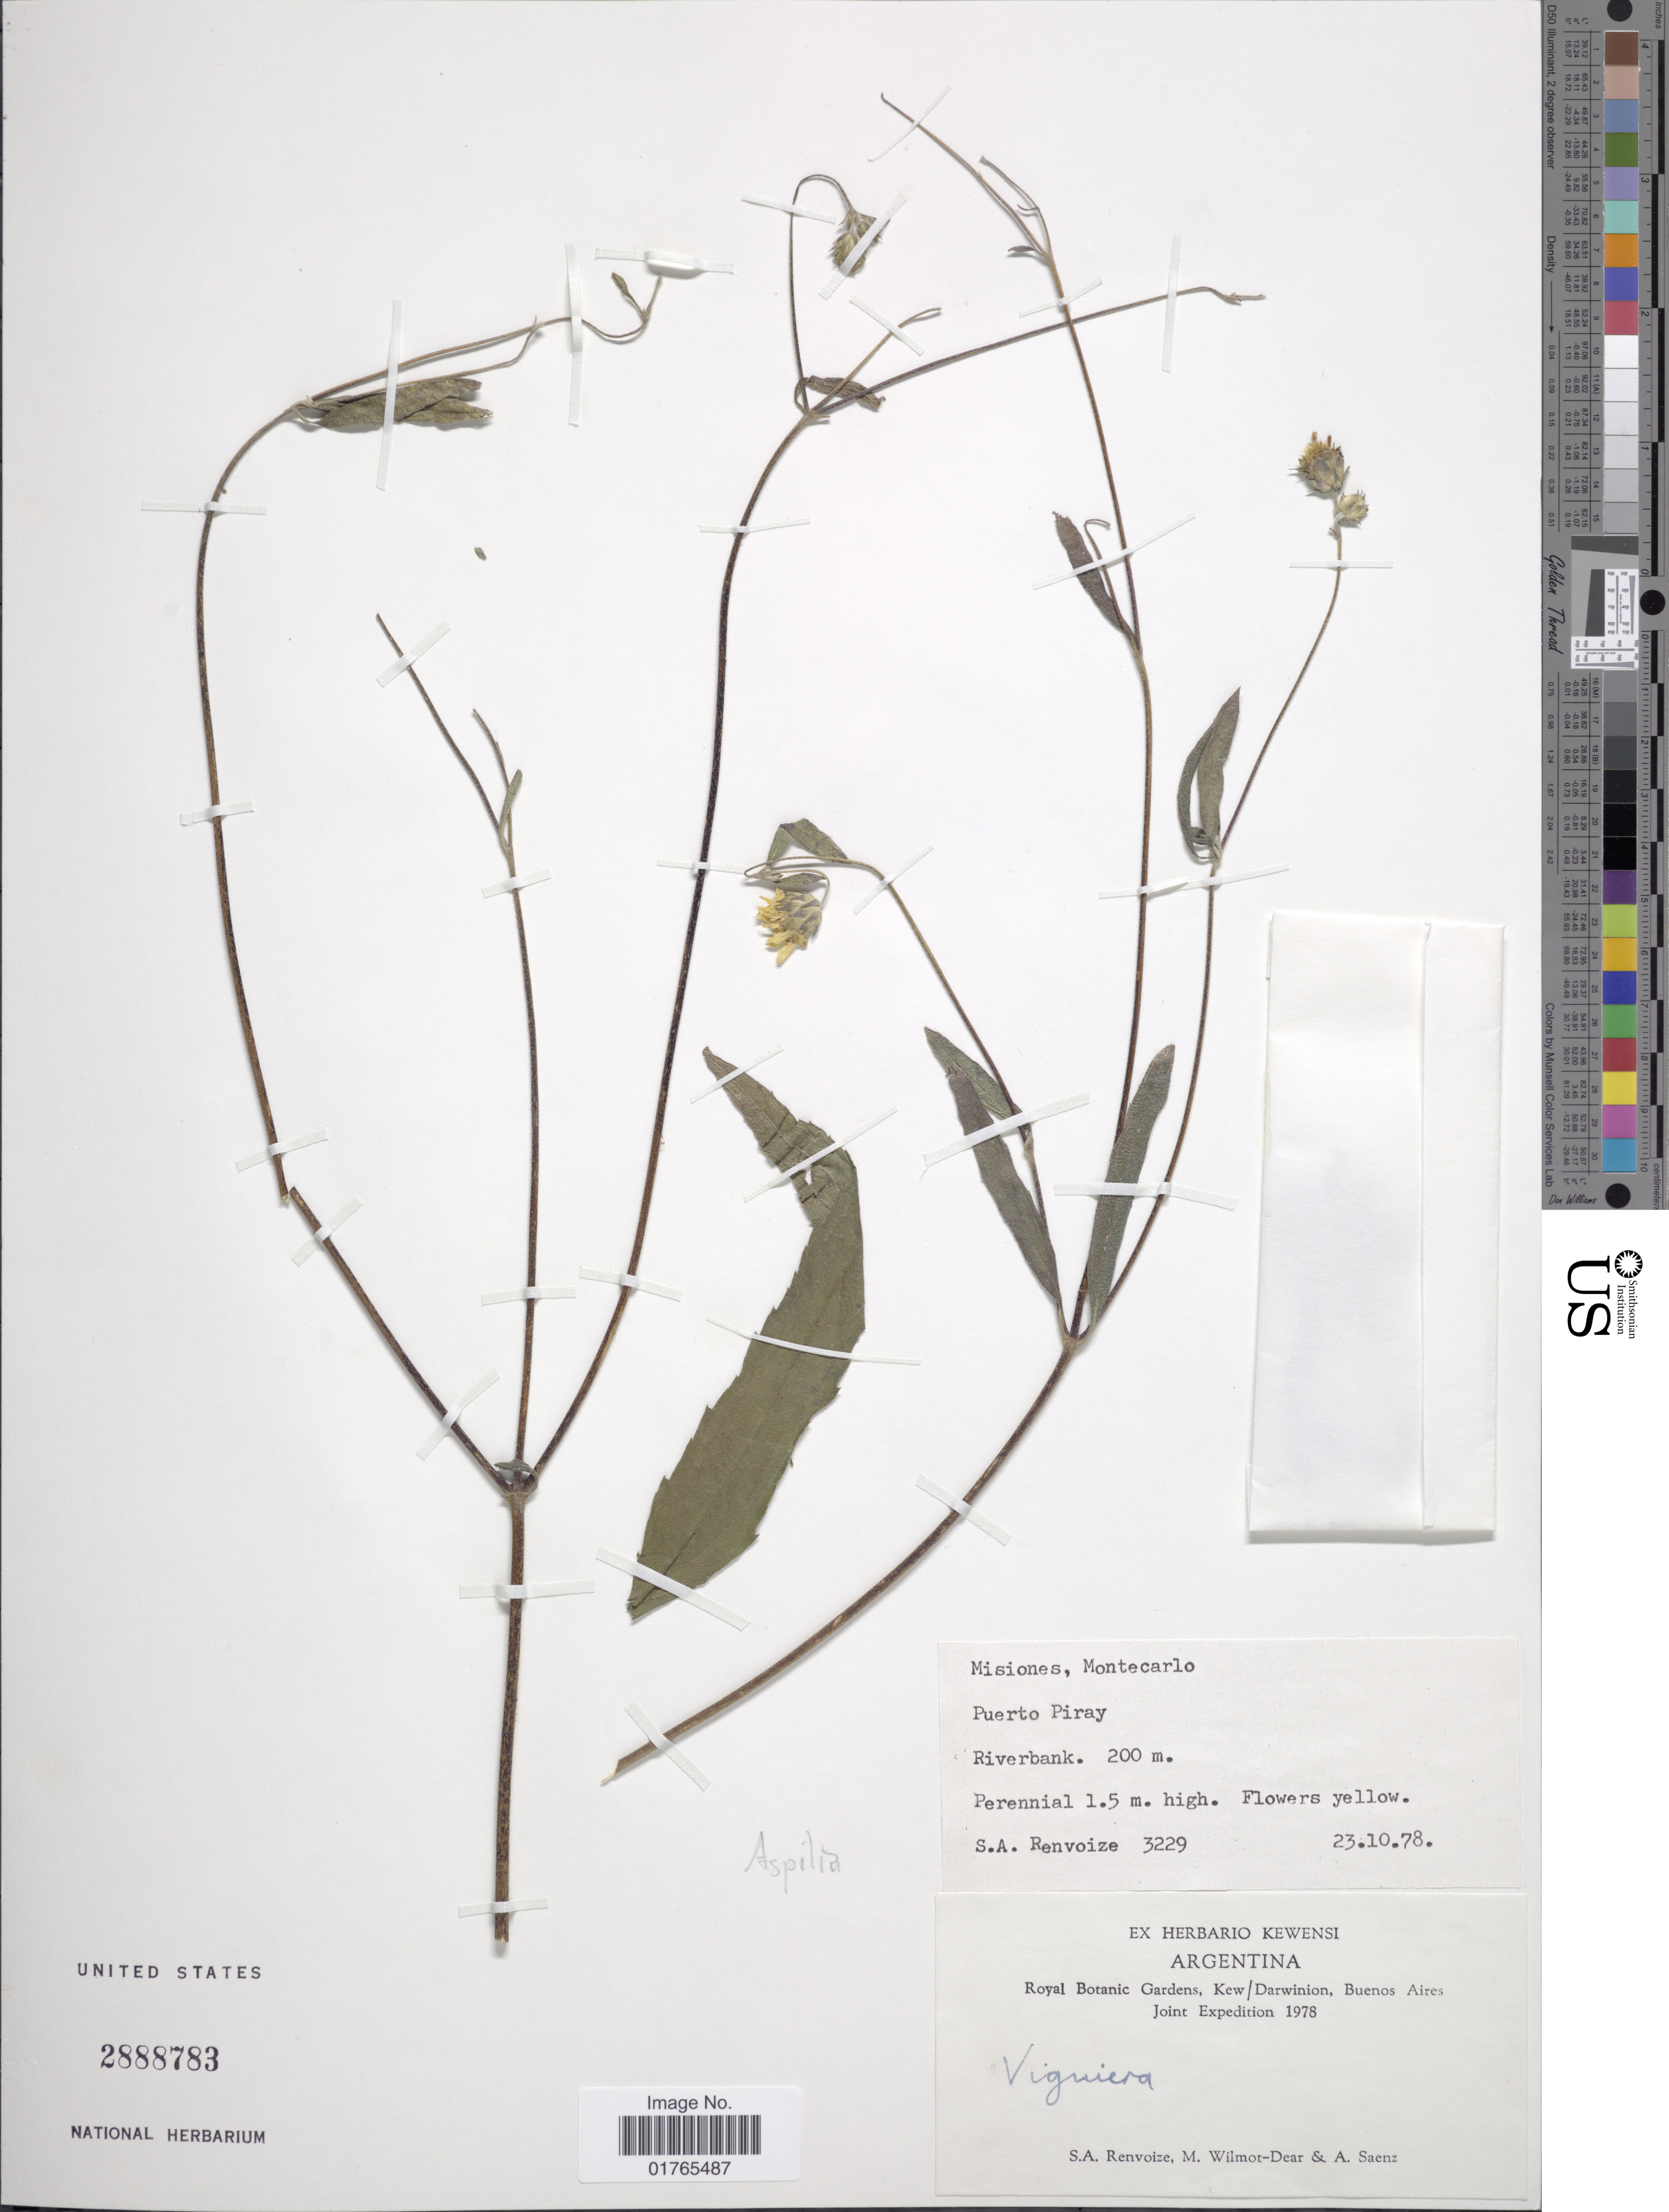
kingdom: Plantae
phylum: Tracheophyta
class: Magnoliopsida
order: Asterales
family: Asteraceae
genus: Aspilia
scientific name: Aspilia floribunda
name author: (Gardner) Baker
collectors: S. A. Renvoize, M. Wilmot-Dear & A. Saenz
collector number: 3229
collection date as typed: Transcribed d/m/y: 23/10/78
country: Argentina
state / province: Misiones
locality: Montecarlo, Puerto Piray, riverbank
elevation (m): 200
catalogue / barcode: US 2888783